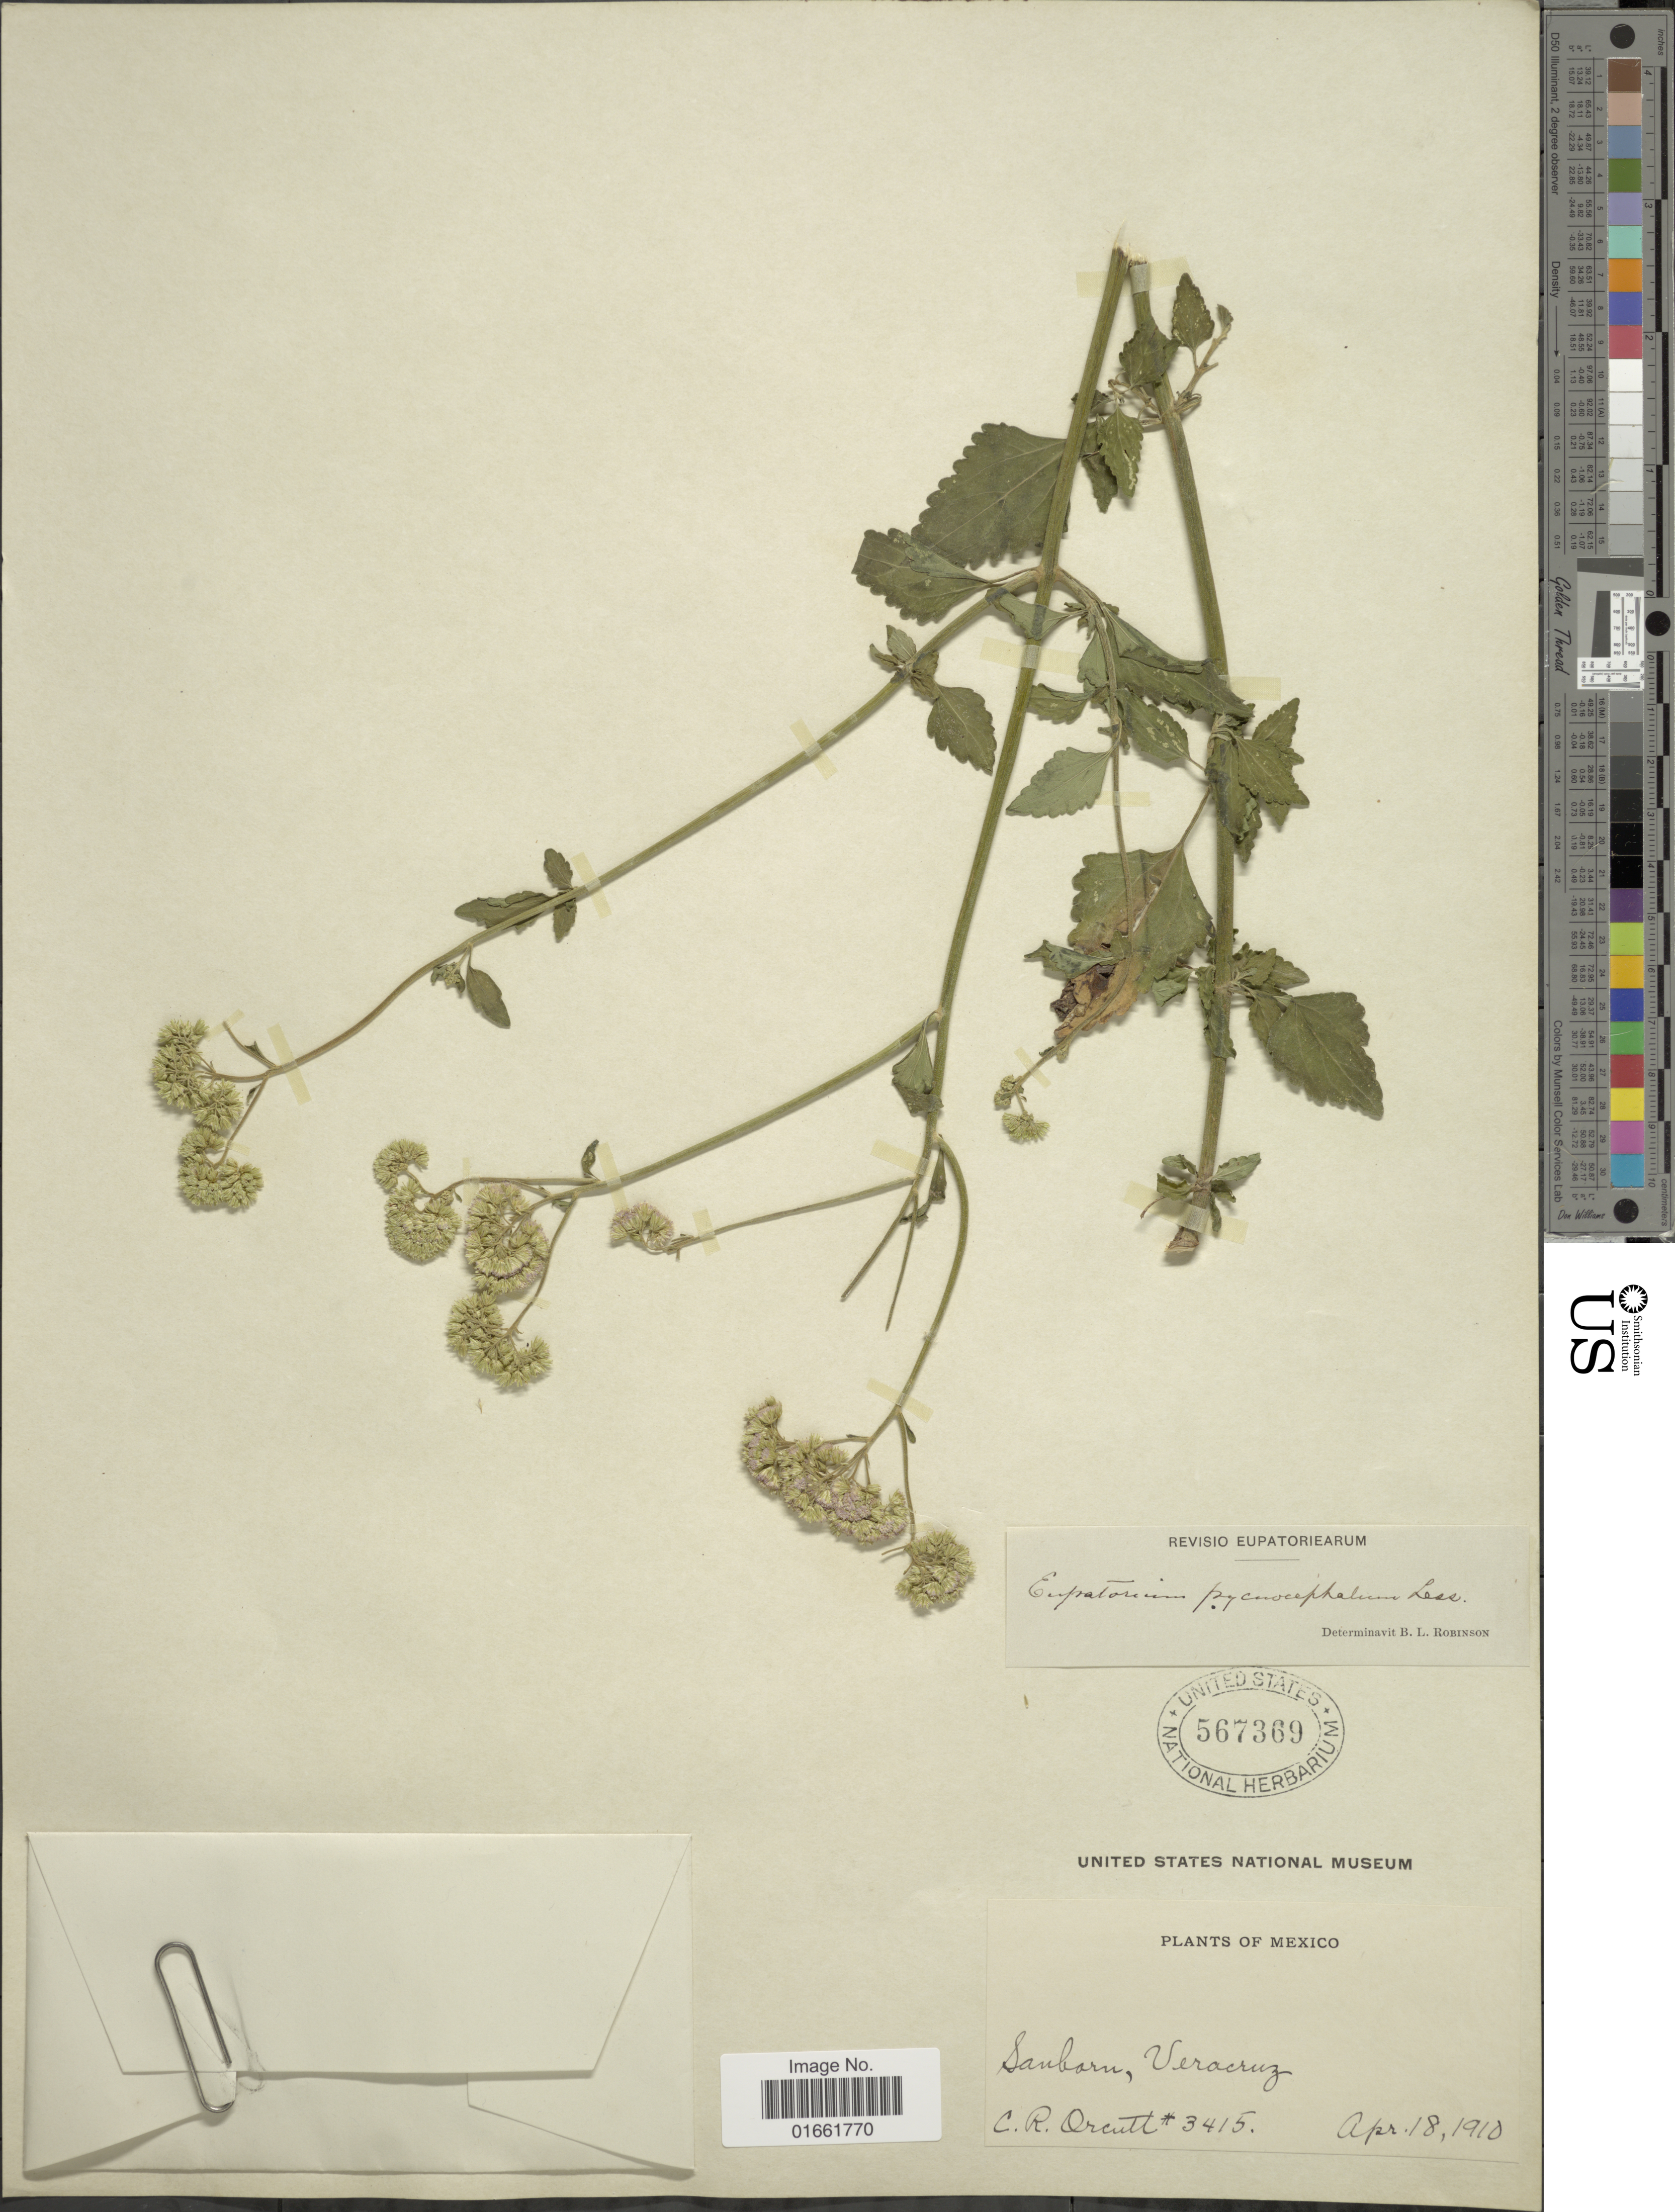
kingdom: Plantae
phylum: Tracheophyta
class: Magnoliopsida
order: Asterales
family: Asteraceae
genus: Fleischmannia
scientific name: Fleischmannia pratensis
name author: (Klatt) R.M. King & H. Rob.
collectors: C. R. Orcutt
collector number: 3415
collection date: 1910-04-18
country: Mexico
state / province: Veracruz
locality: Sanbaru, Veracruz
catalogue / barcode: US 567369